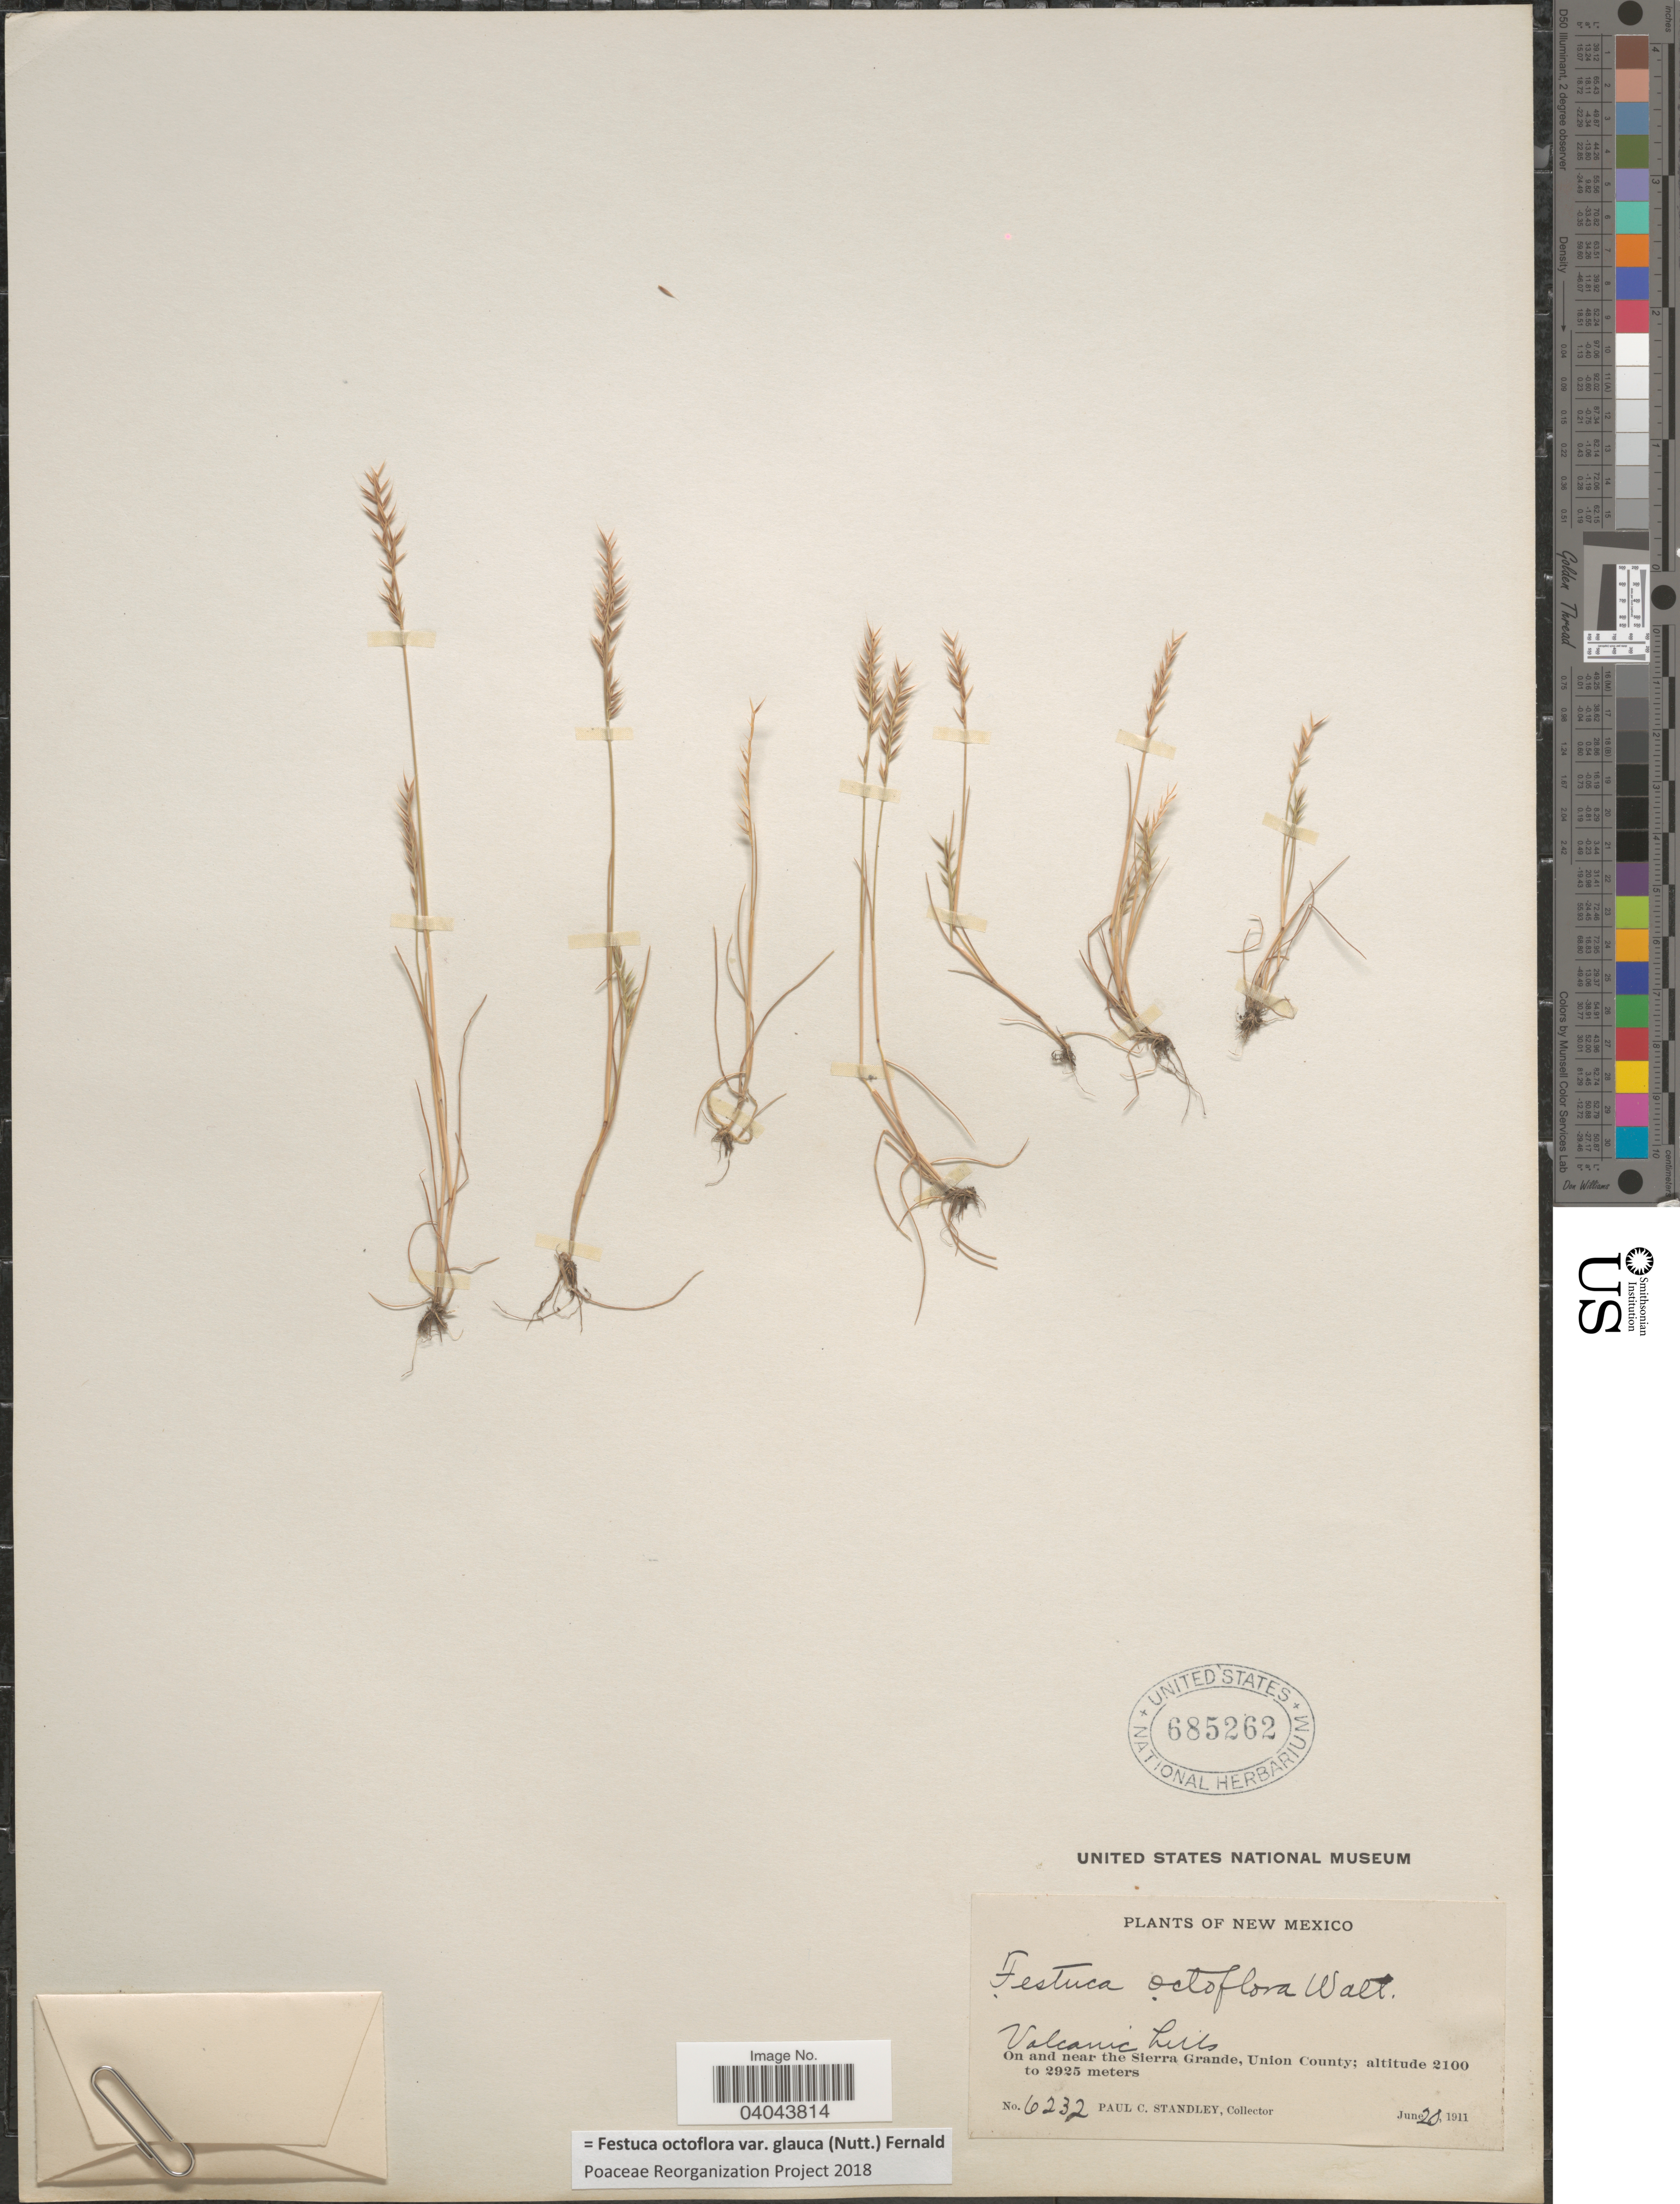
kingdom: Plantae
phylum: Tracheophyta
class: Liliopsida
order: Poales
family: Poaceae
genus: Festuca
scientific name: Festuca octoflora var. glauca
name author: (Nutt.) Fernald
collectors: P. C. Standley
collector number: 6232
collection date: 1911-06-20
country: United States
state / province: New Mexico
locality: On and near the Sierra Grande, Union County.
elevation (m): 2100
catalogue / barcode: US 685262